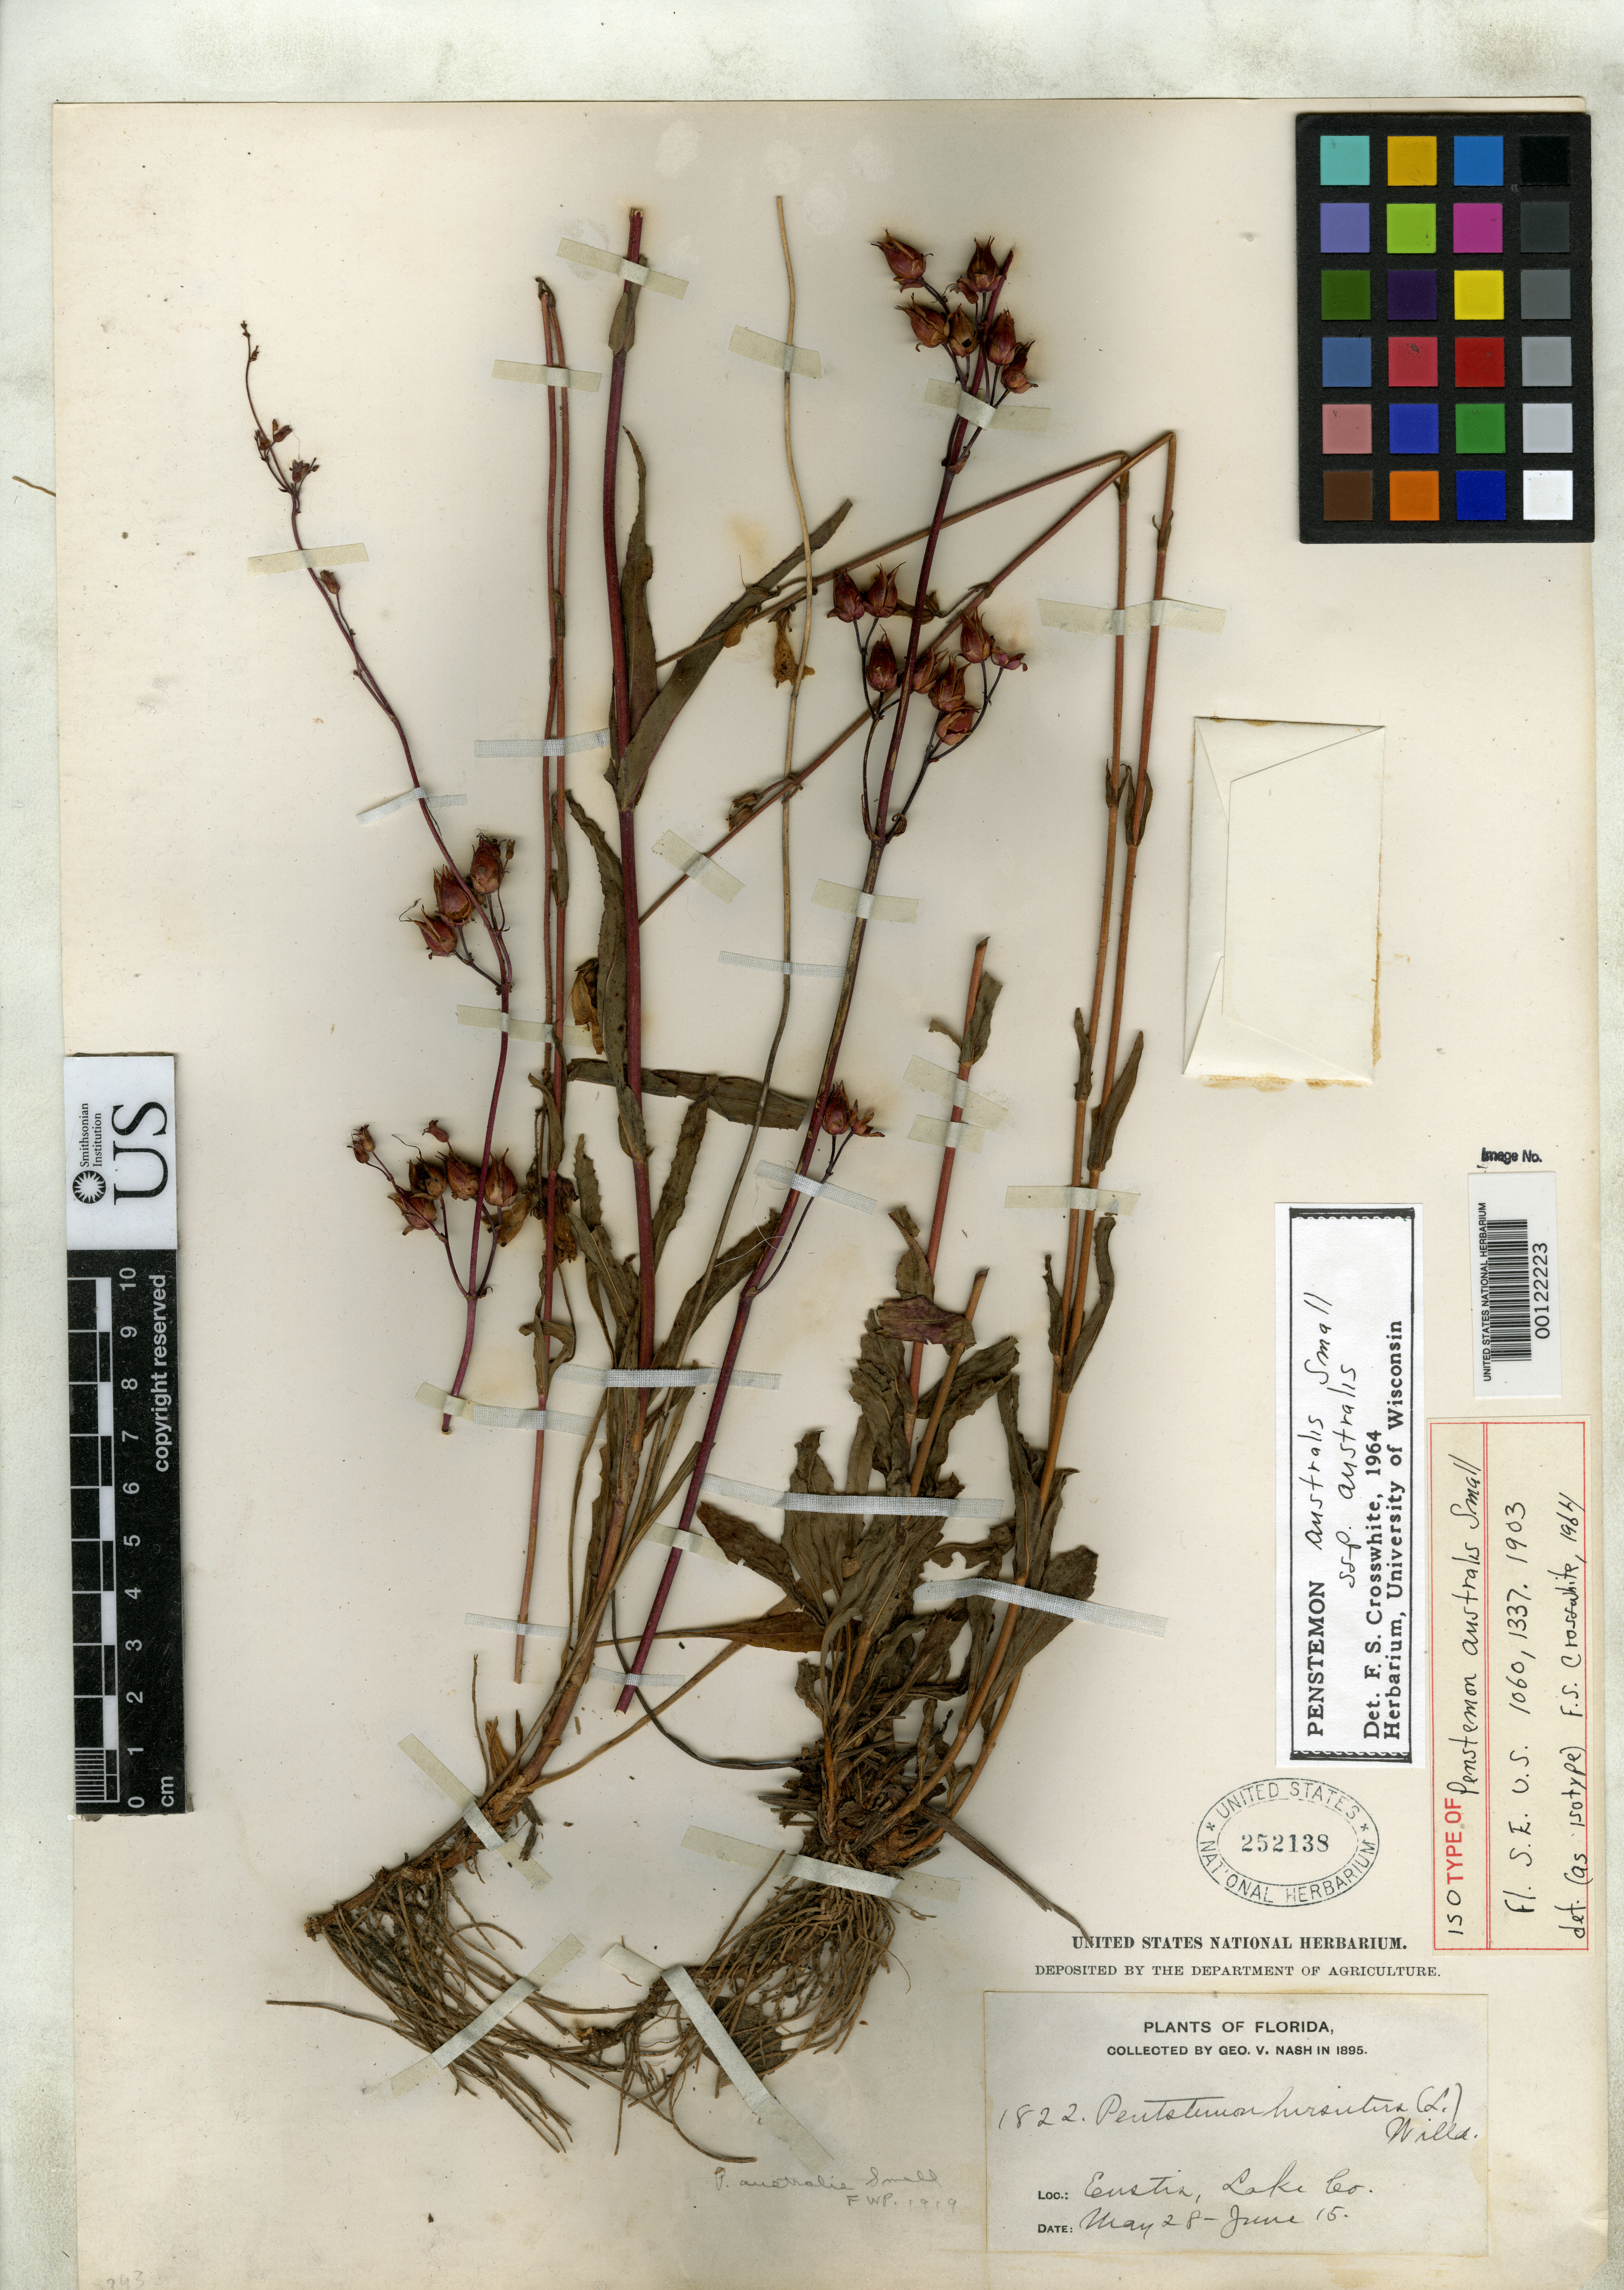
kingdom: Plantae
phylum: Tracheophyta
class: Magnoliopsida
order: Lamiales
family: Plantaginaceae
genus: Penstemon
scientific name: Penstemon australis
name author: Small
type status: Isotype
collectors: G. V. Nash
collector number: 1822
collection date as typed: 15 Jun 1895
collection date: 1895-06-15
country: United States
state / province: Florida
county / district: Lake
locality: Eustis.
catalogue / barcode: US 252138